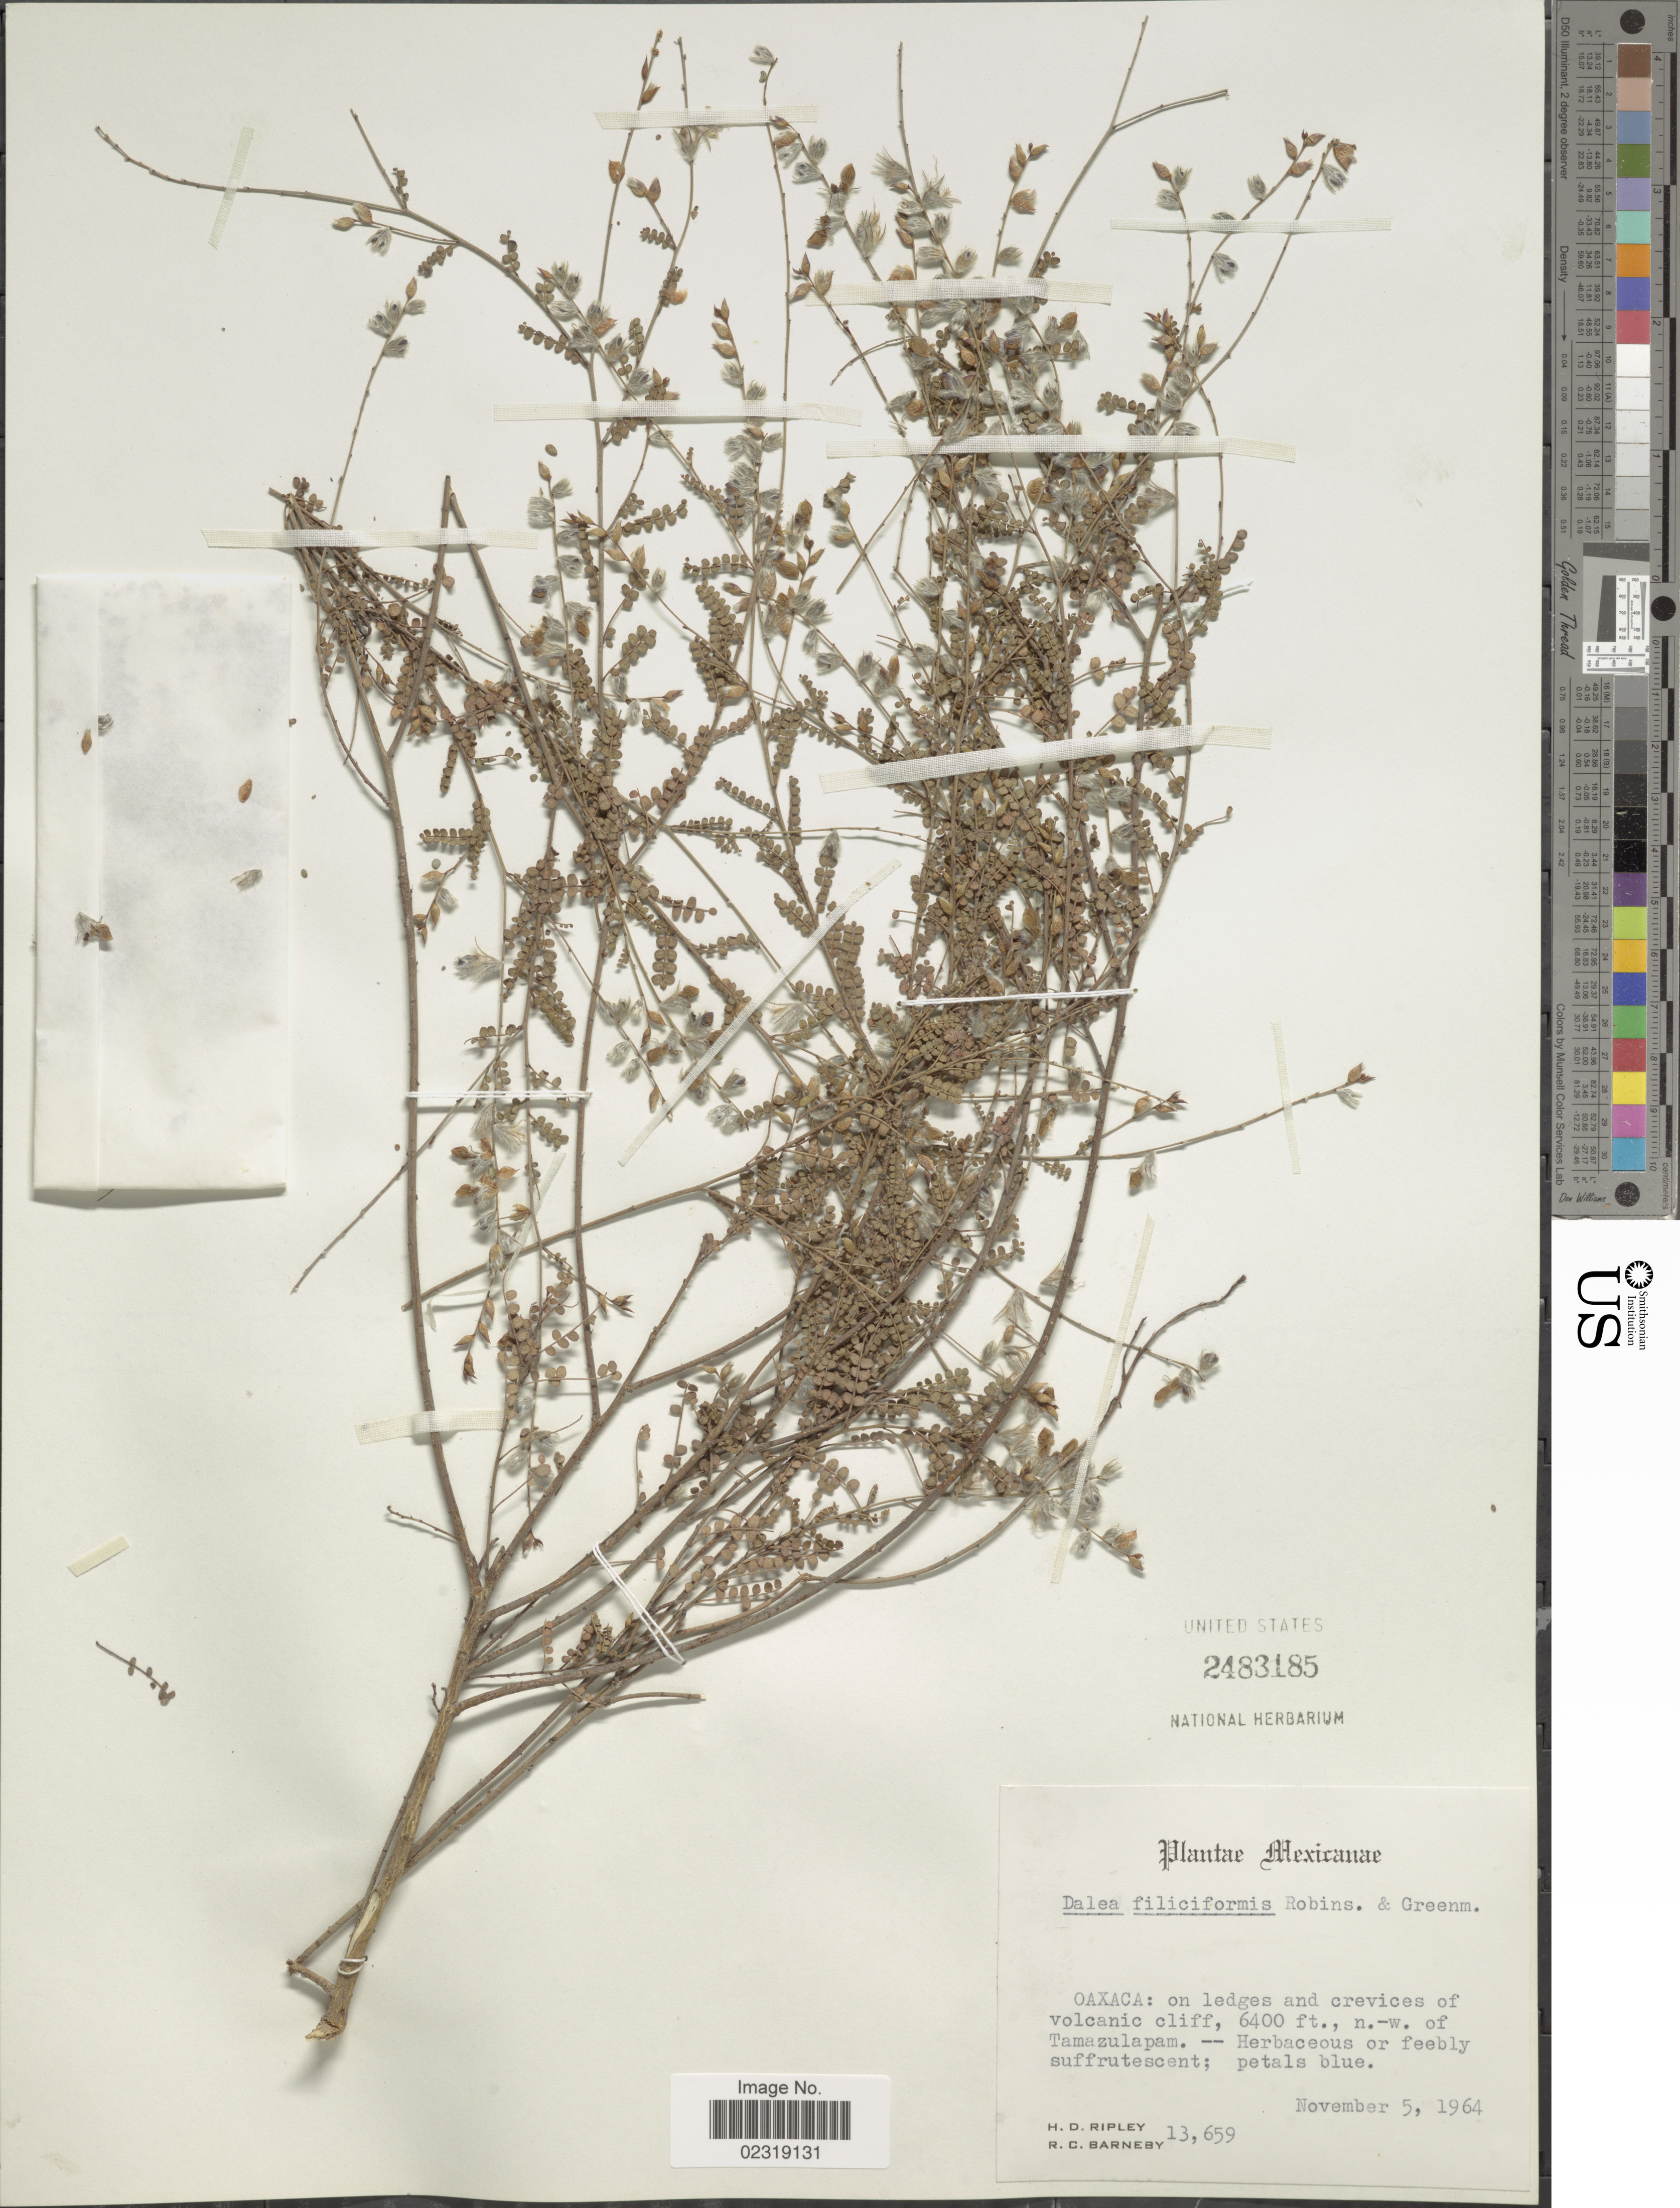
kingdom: Plantae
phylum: Tracheophyta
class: Magnoliopsida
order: Fabales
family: Fabaceae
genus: Dalea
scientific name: Dalea filiciformis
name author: B.L. Rob. & Greenm.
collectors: H. Ripley & R. C. Barneby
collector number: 13659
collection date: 1964-11-05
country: Mexico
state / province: Oaxaca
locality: Oaxaca: on ledges and crevices of volcanic cliff. n.w of tamazulapam.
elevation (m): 1951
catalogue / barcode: US 2483185